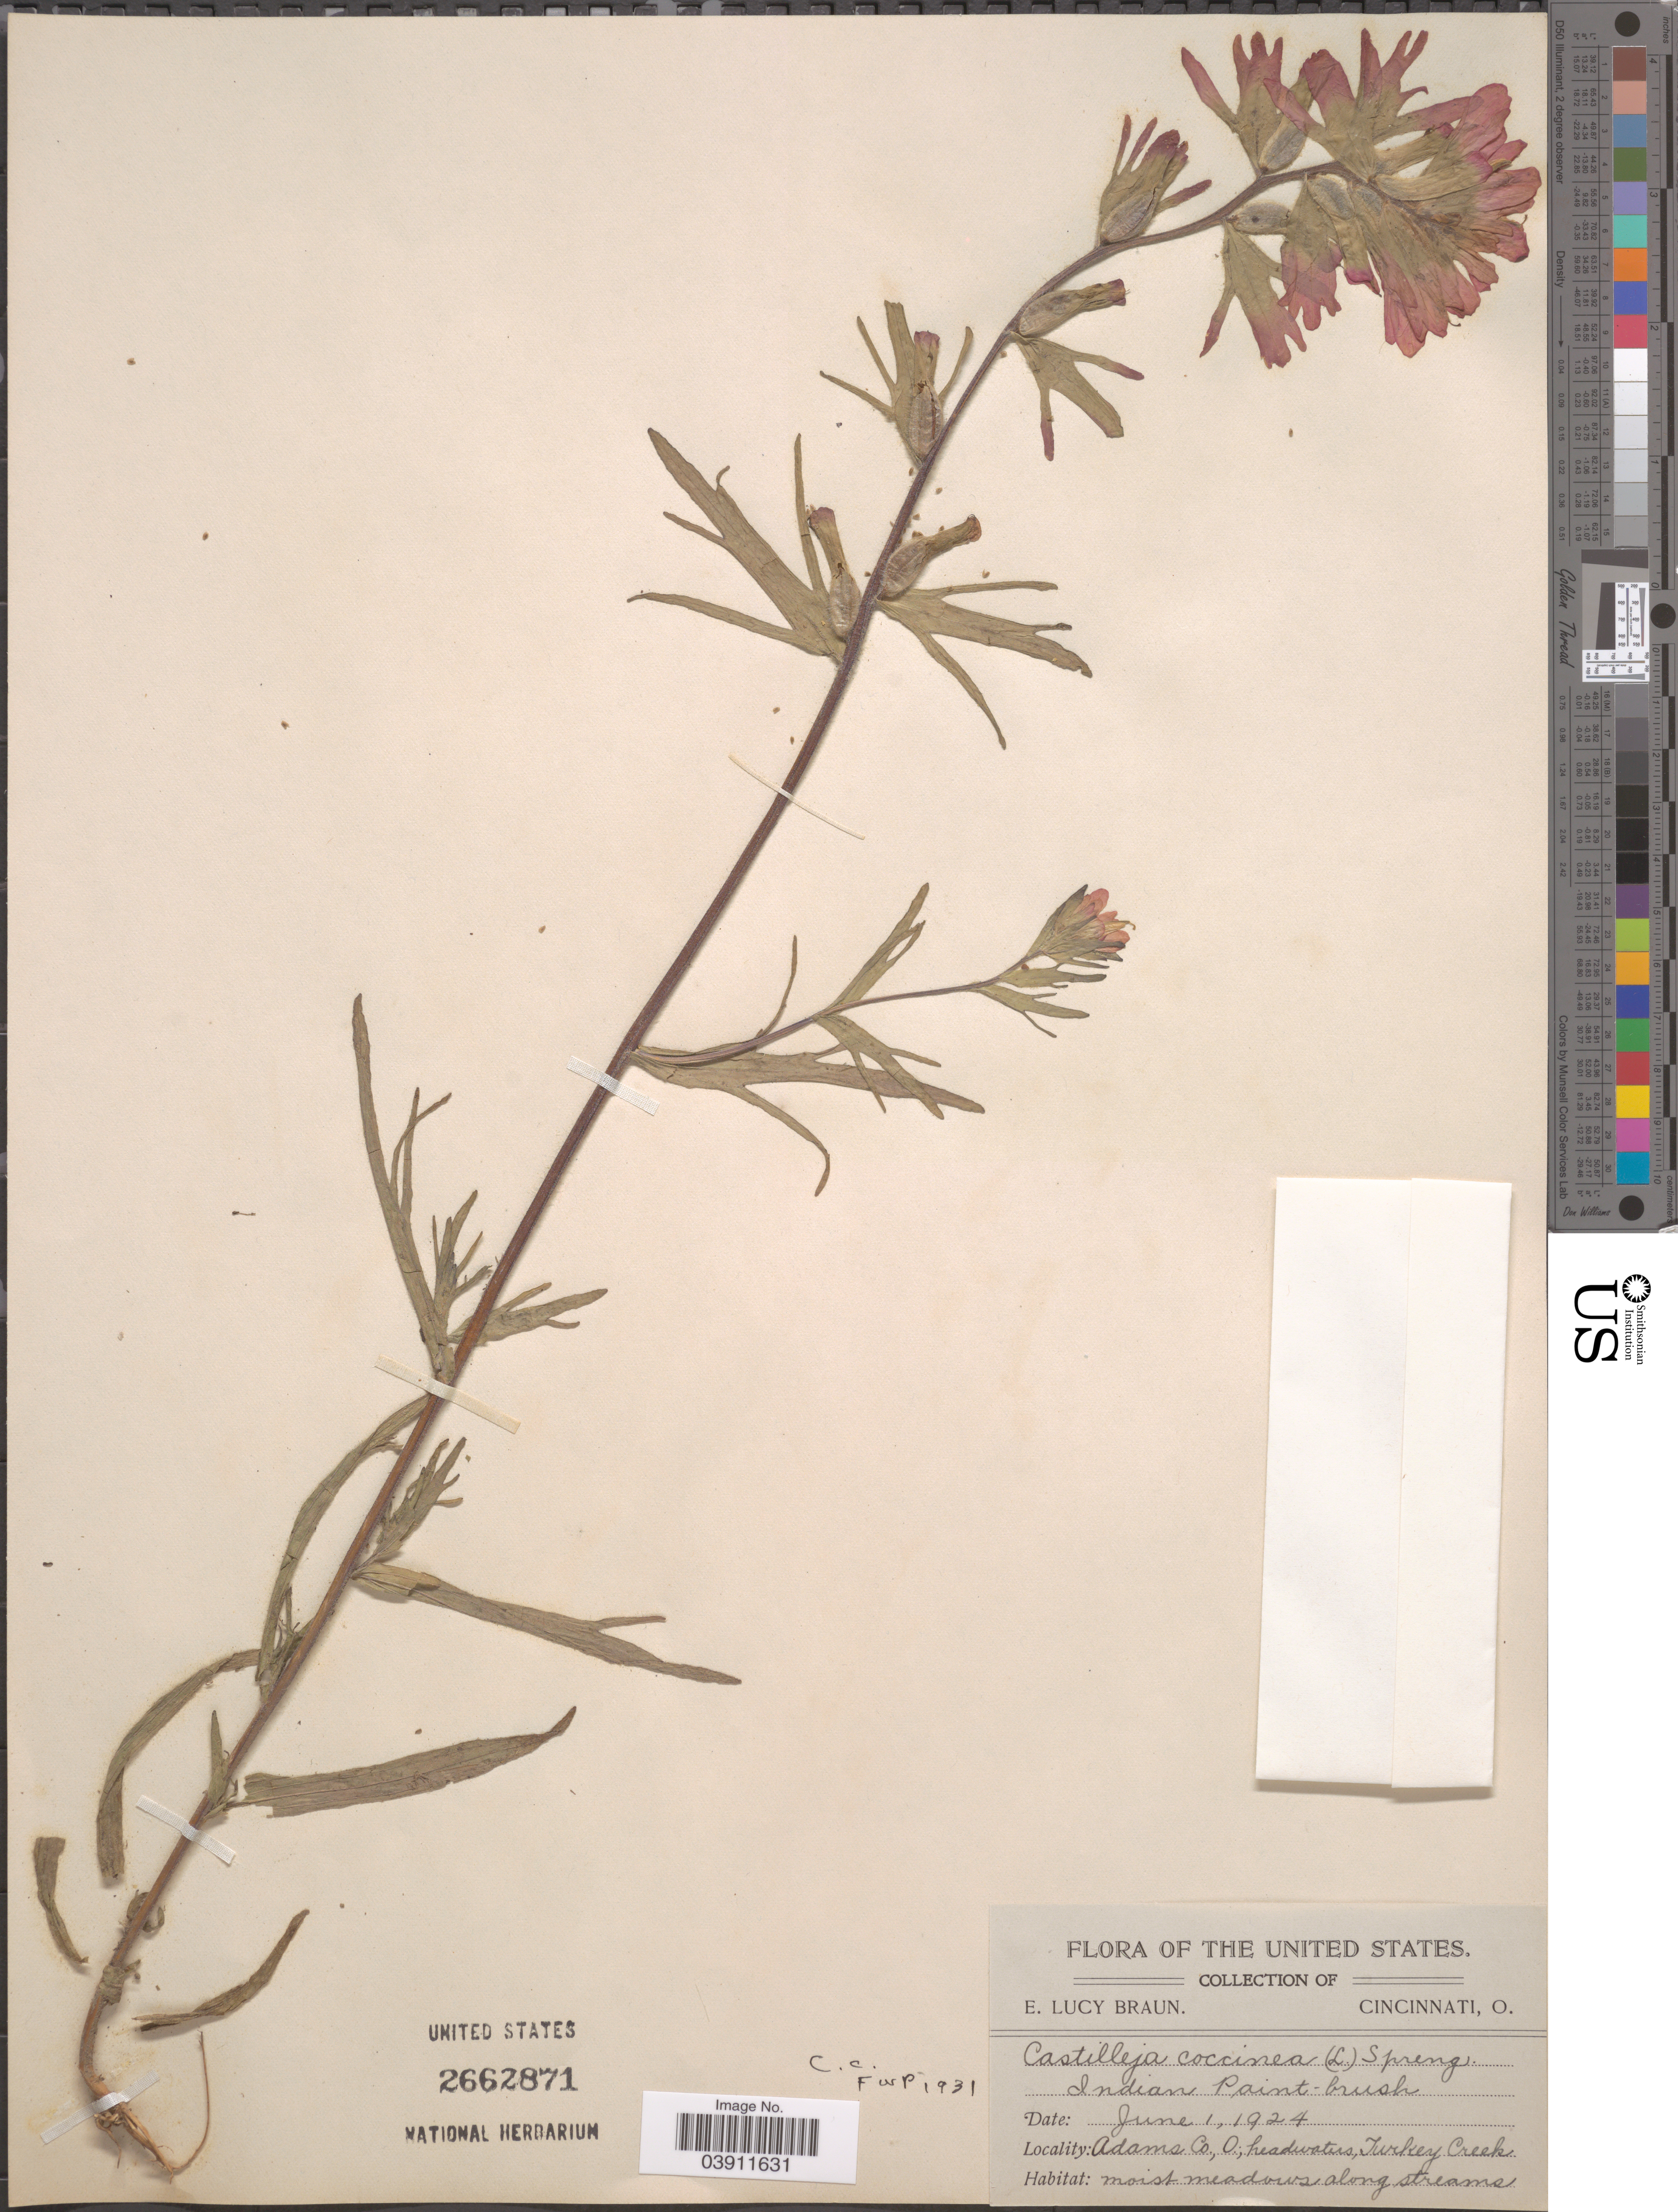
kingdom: Plantae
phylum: Tracheophyta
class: Magnoliopsida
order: Lamiales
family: Orobanchaceae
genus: Castilleja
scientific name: Castilleja coccinea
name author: (L.) Spreng.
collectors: E. L. Braun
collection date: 1924-06-01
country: United States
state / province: Ohio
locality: Adams Co., headwaters, Turkey Creek.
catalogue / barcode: US 2662871